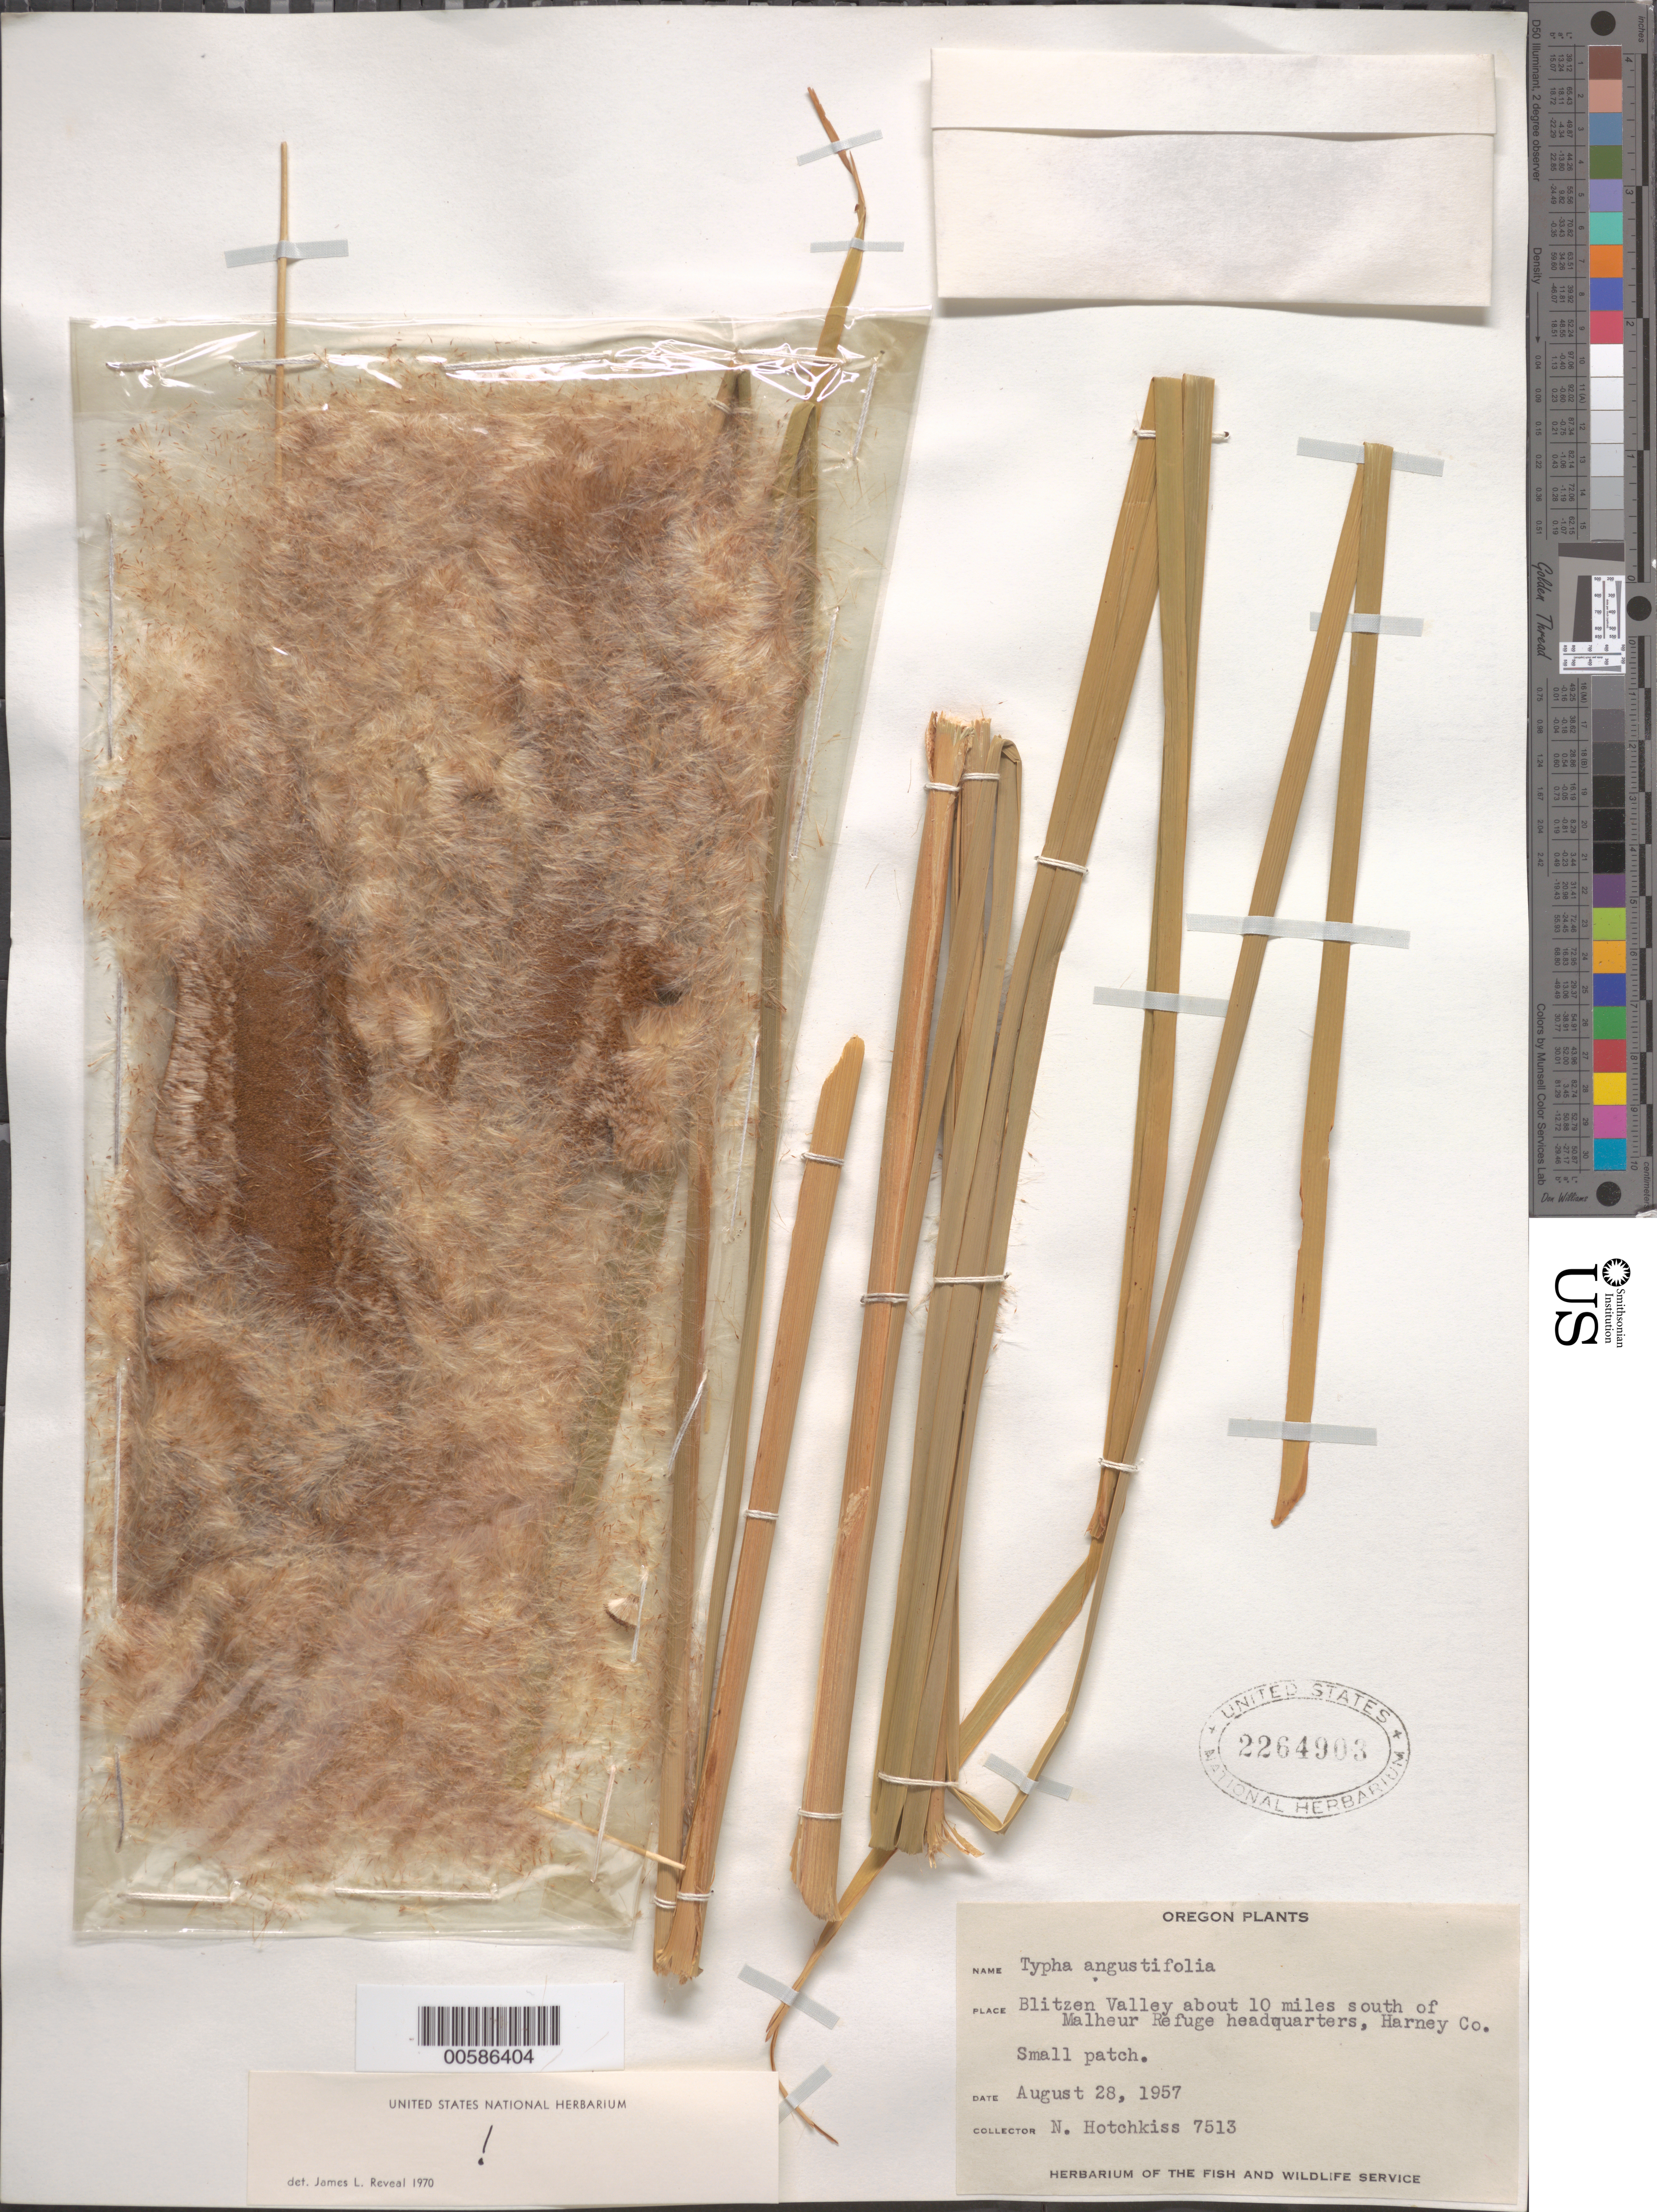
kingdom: Plantae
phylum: Tracheophyta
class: Liliopsida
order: Poales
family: Typhaceae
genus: Typha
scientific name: Typha angustifolia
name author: L.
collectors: N. Hotchkiss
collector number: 7513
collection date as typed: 28 Aug 1957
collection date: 1957-08-28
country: United States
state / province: Oregon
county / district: Harney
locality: Blitzen Valley, S of Malheur Refuge Headquarters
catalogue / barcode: US 2264903